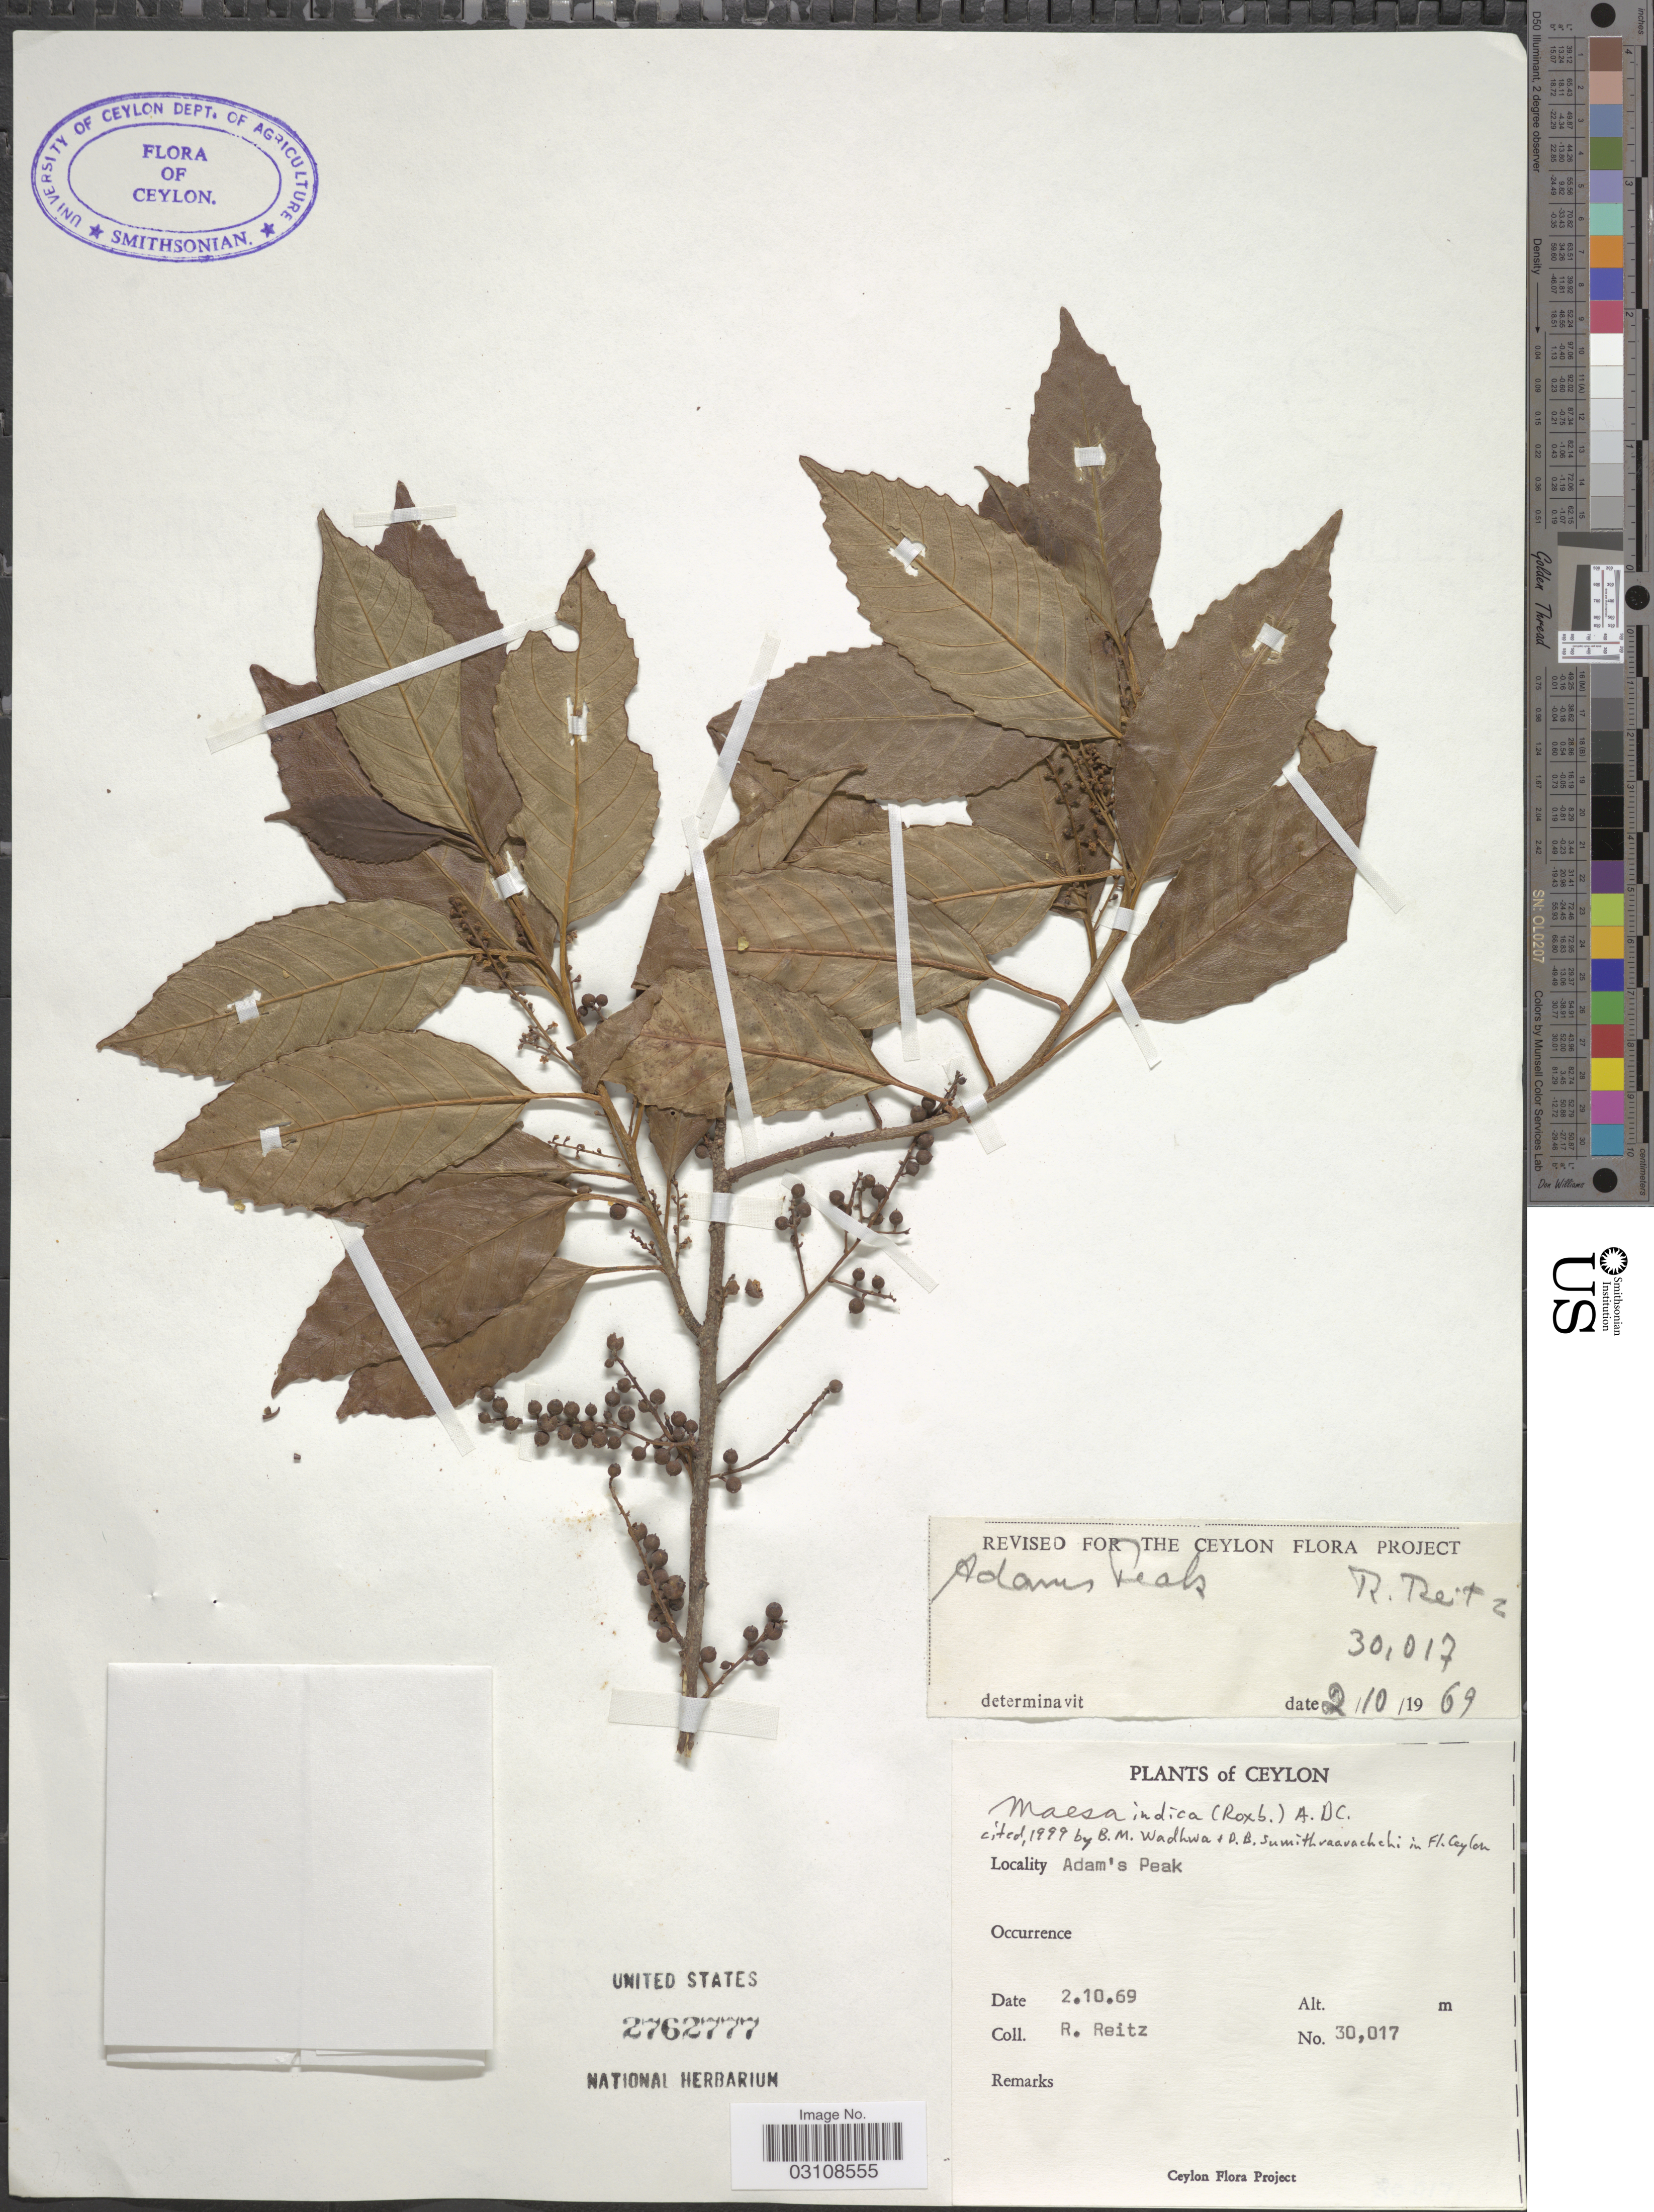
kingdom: Plantae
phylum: Tracheophyta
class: Magnoliopsida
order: Ericales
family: Primulaceae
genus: Maesa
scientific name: Maesa indica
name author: (Roxb.) A. DC.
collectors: R. Reitz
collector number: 30017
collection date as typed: Transcribed d/m/y: 2/10/69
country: Sri Lanka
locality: Ceylon. Adam's Peak.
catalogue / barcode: US 2762777